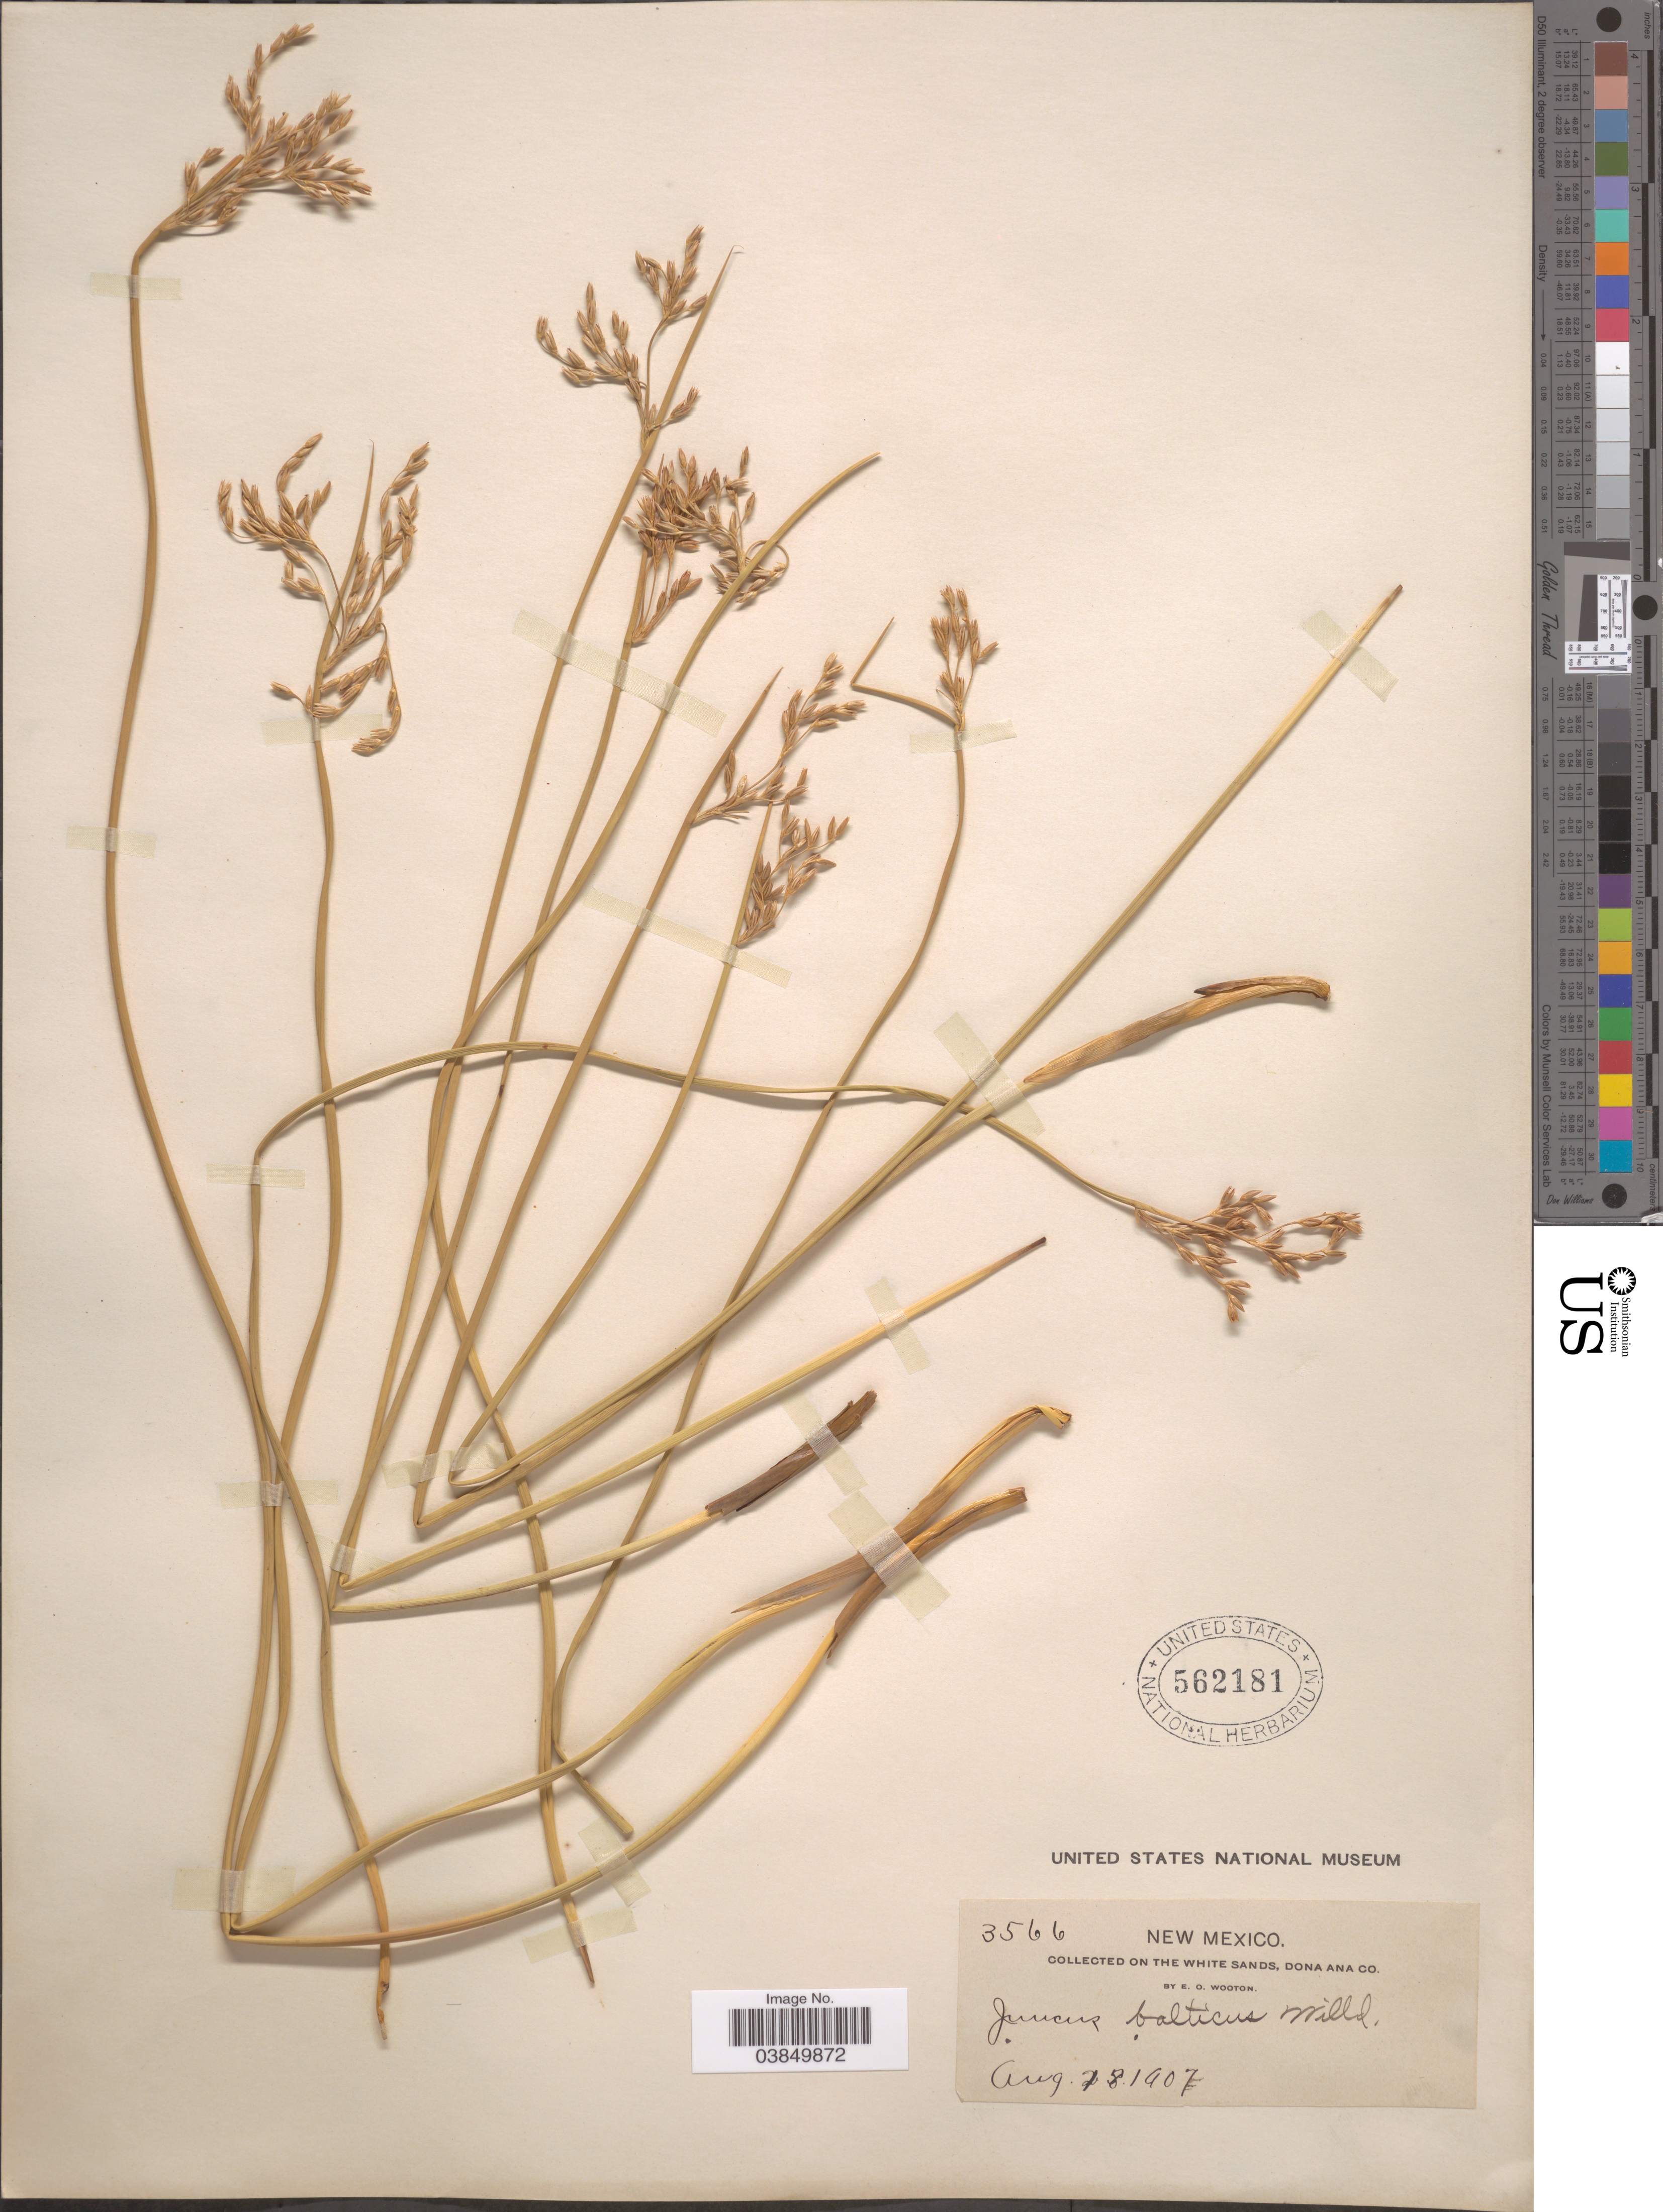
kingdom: Plantae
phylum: Tracheophyta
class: Liliopsida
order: Poales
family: Juncaceae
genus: Juncus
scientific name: Juncus balticus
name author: Willd.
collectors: E. O. Wooton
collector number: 3566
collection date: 1907-08-18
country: United States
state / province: New Mexico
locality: On the White Sands, Dona Ana Co.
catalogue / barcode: US 562181